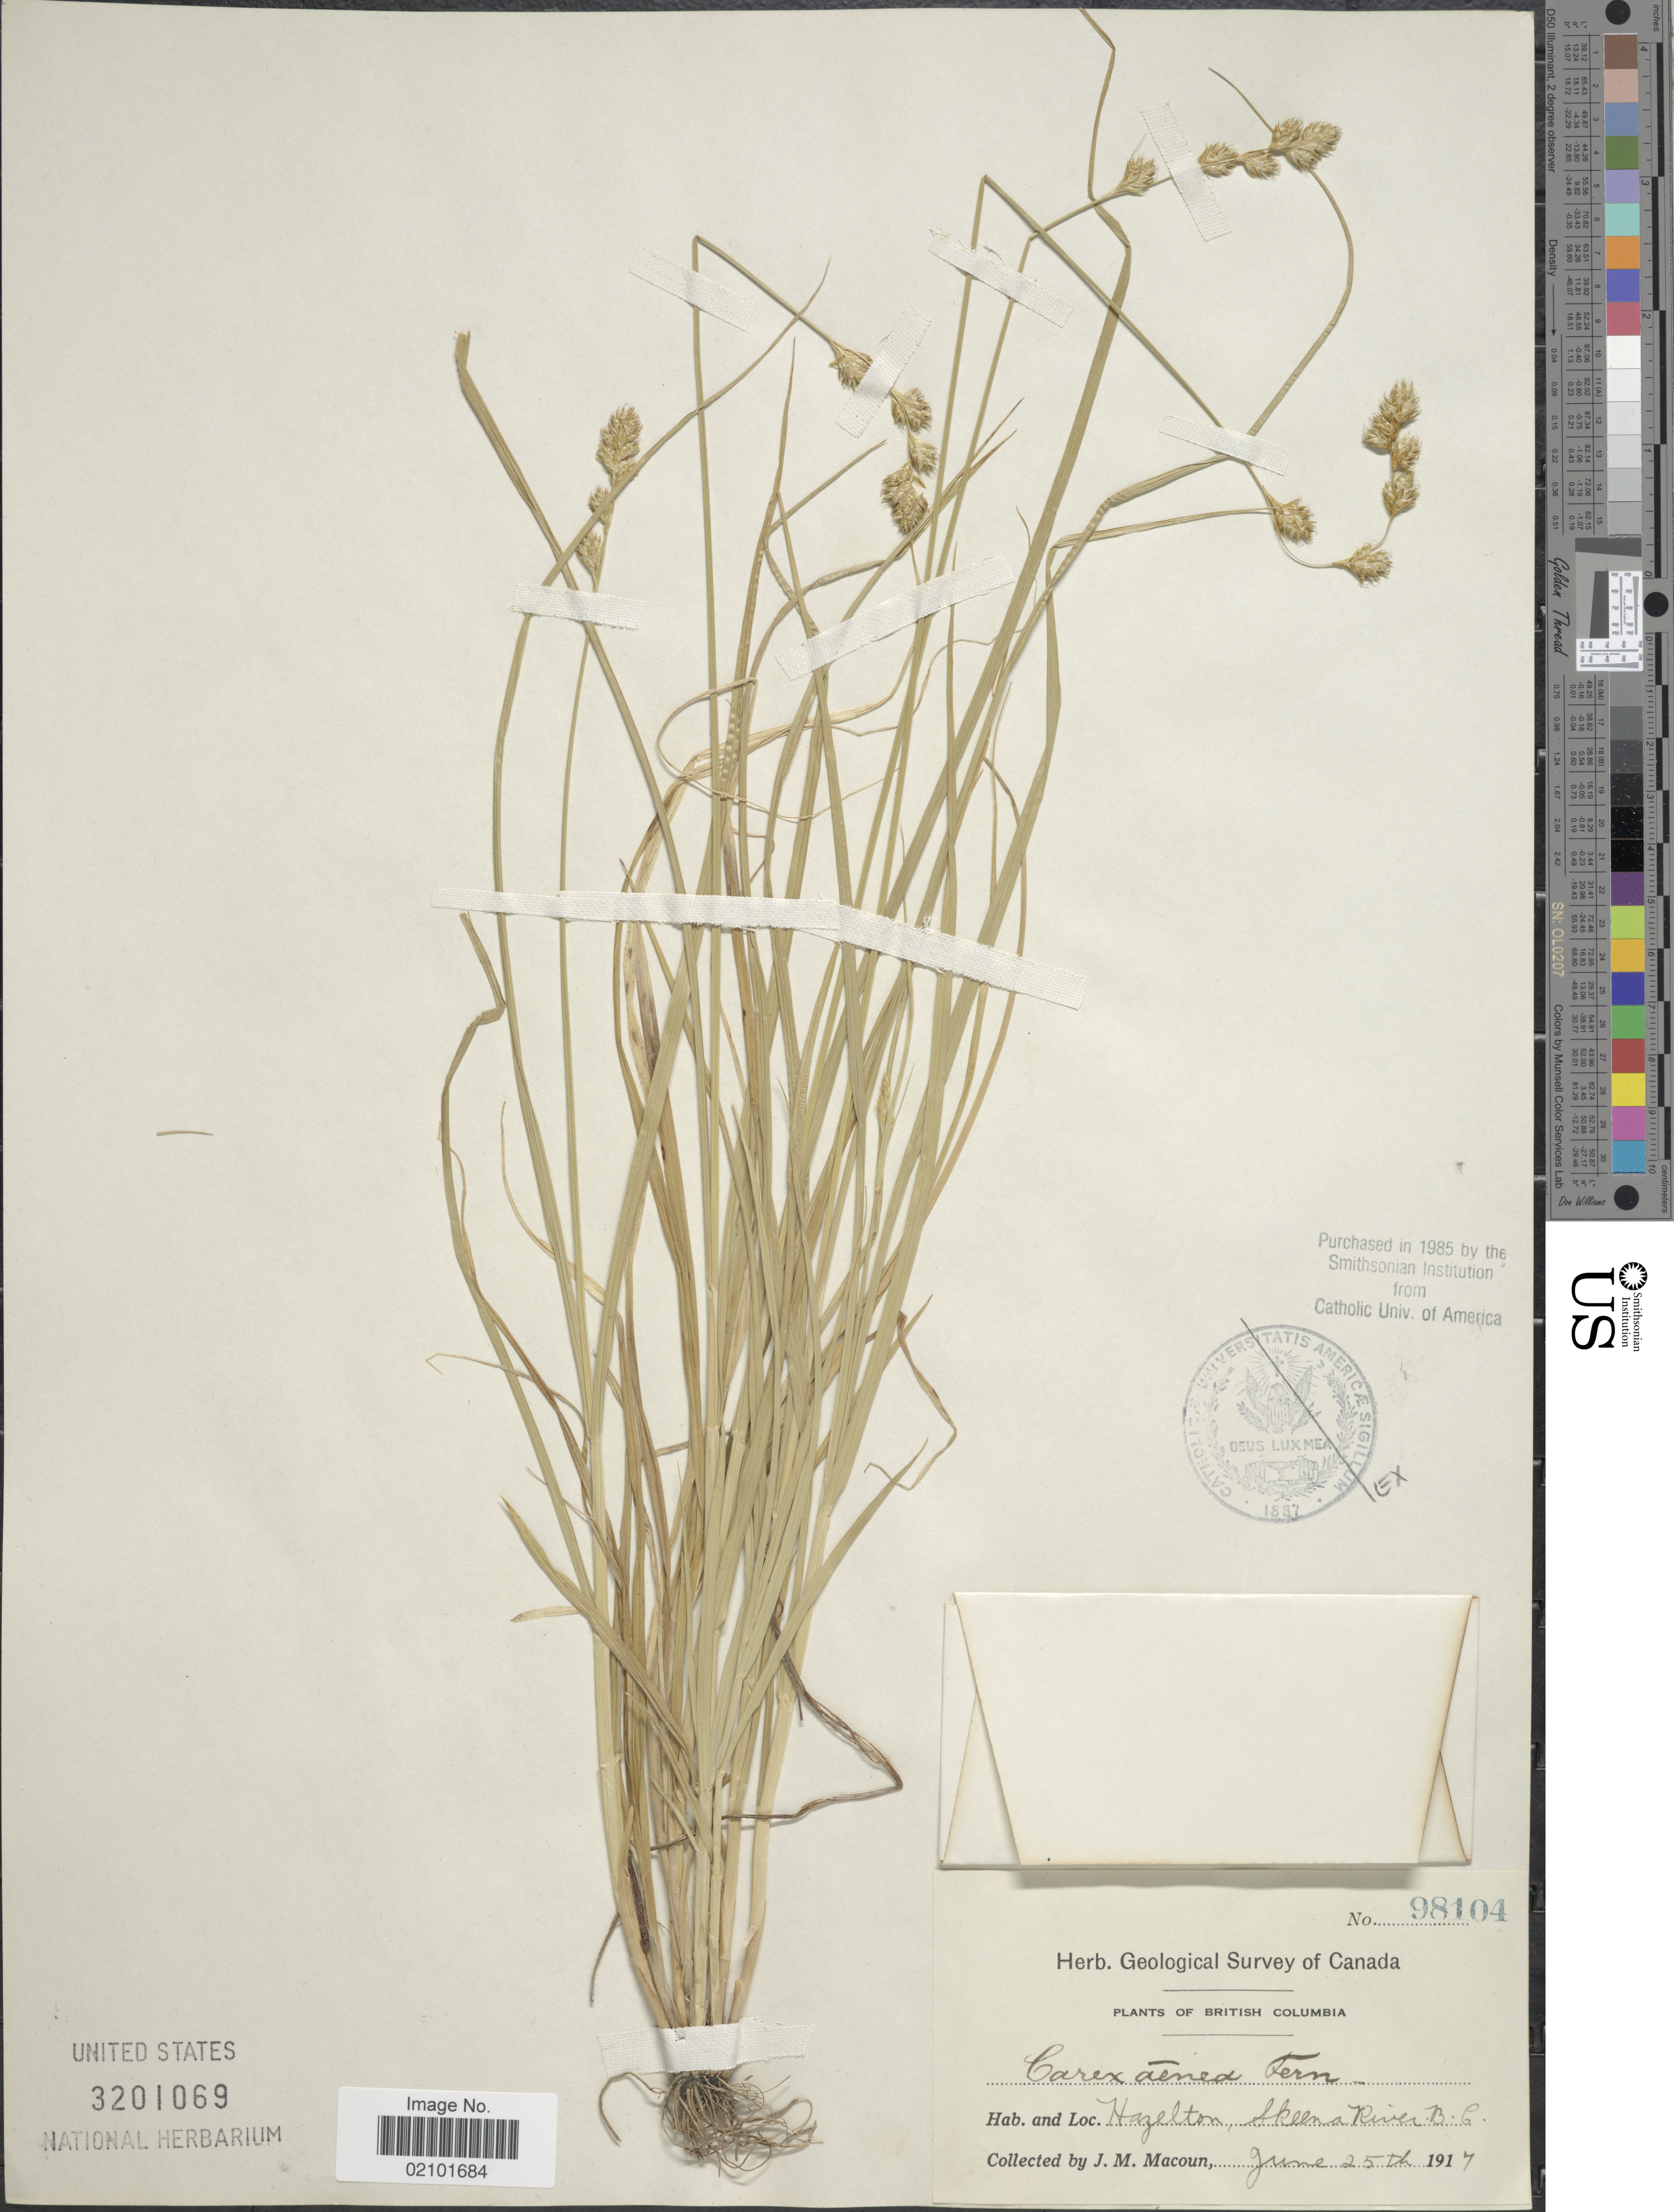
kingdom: Plantae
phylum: Tracheophyta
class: Liliopsida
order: Poales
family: Cyperaceae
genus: Carex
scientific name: Carex foenea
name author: Willd.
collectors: J. M. Macoun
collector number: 98104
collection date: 1917-06-25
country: Canada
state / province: British Columbia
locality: Hazelton, Skeena River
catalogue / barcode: US 3201069